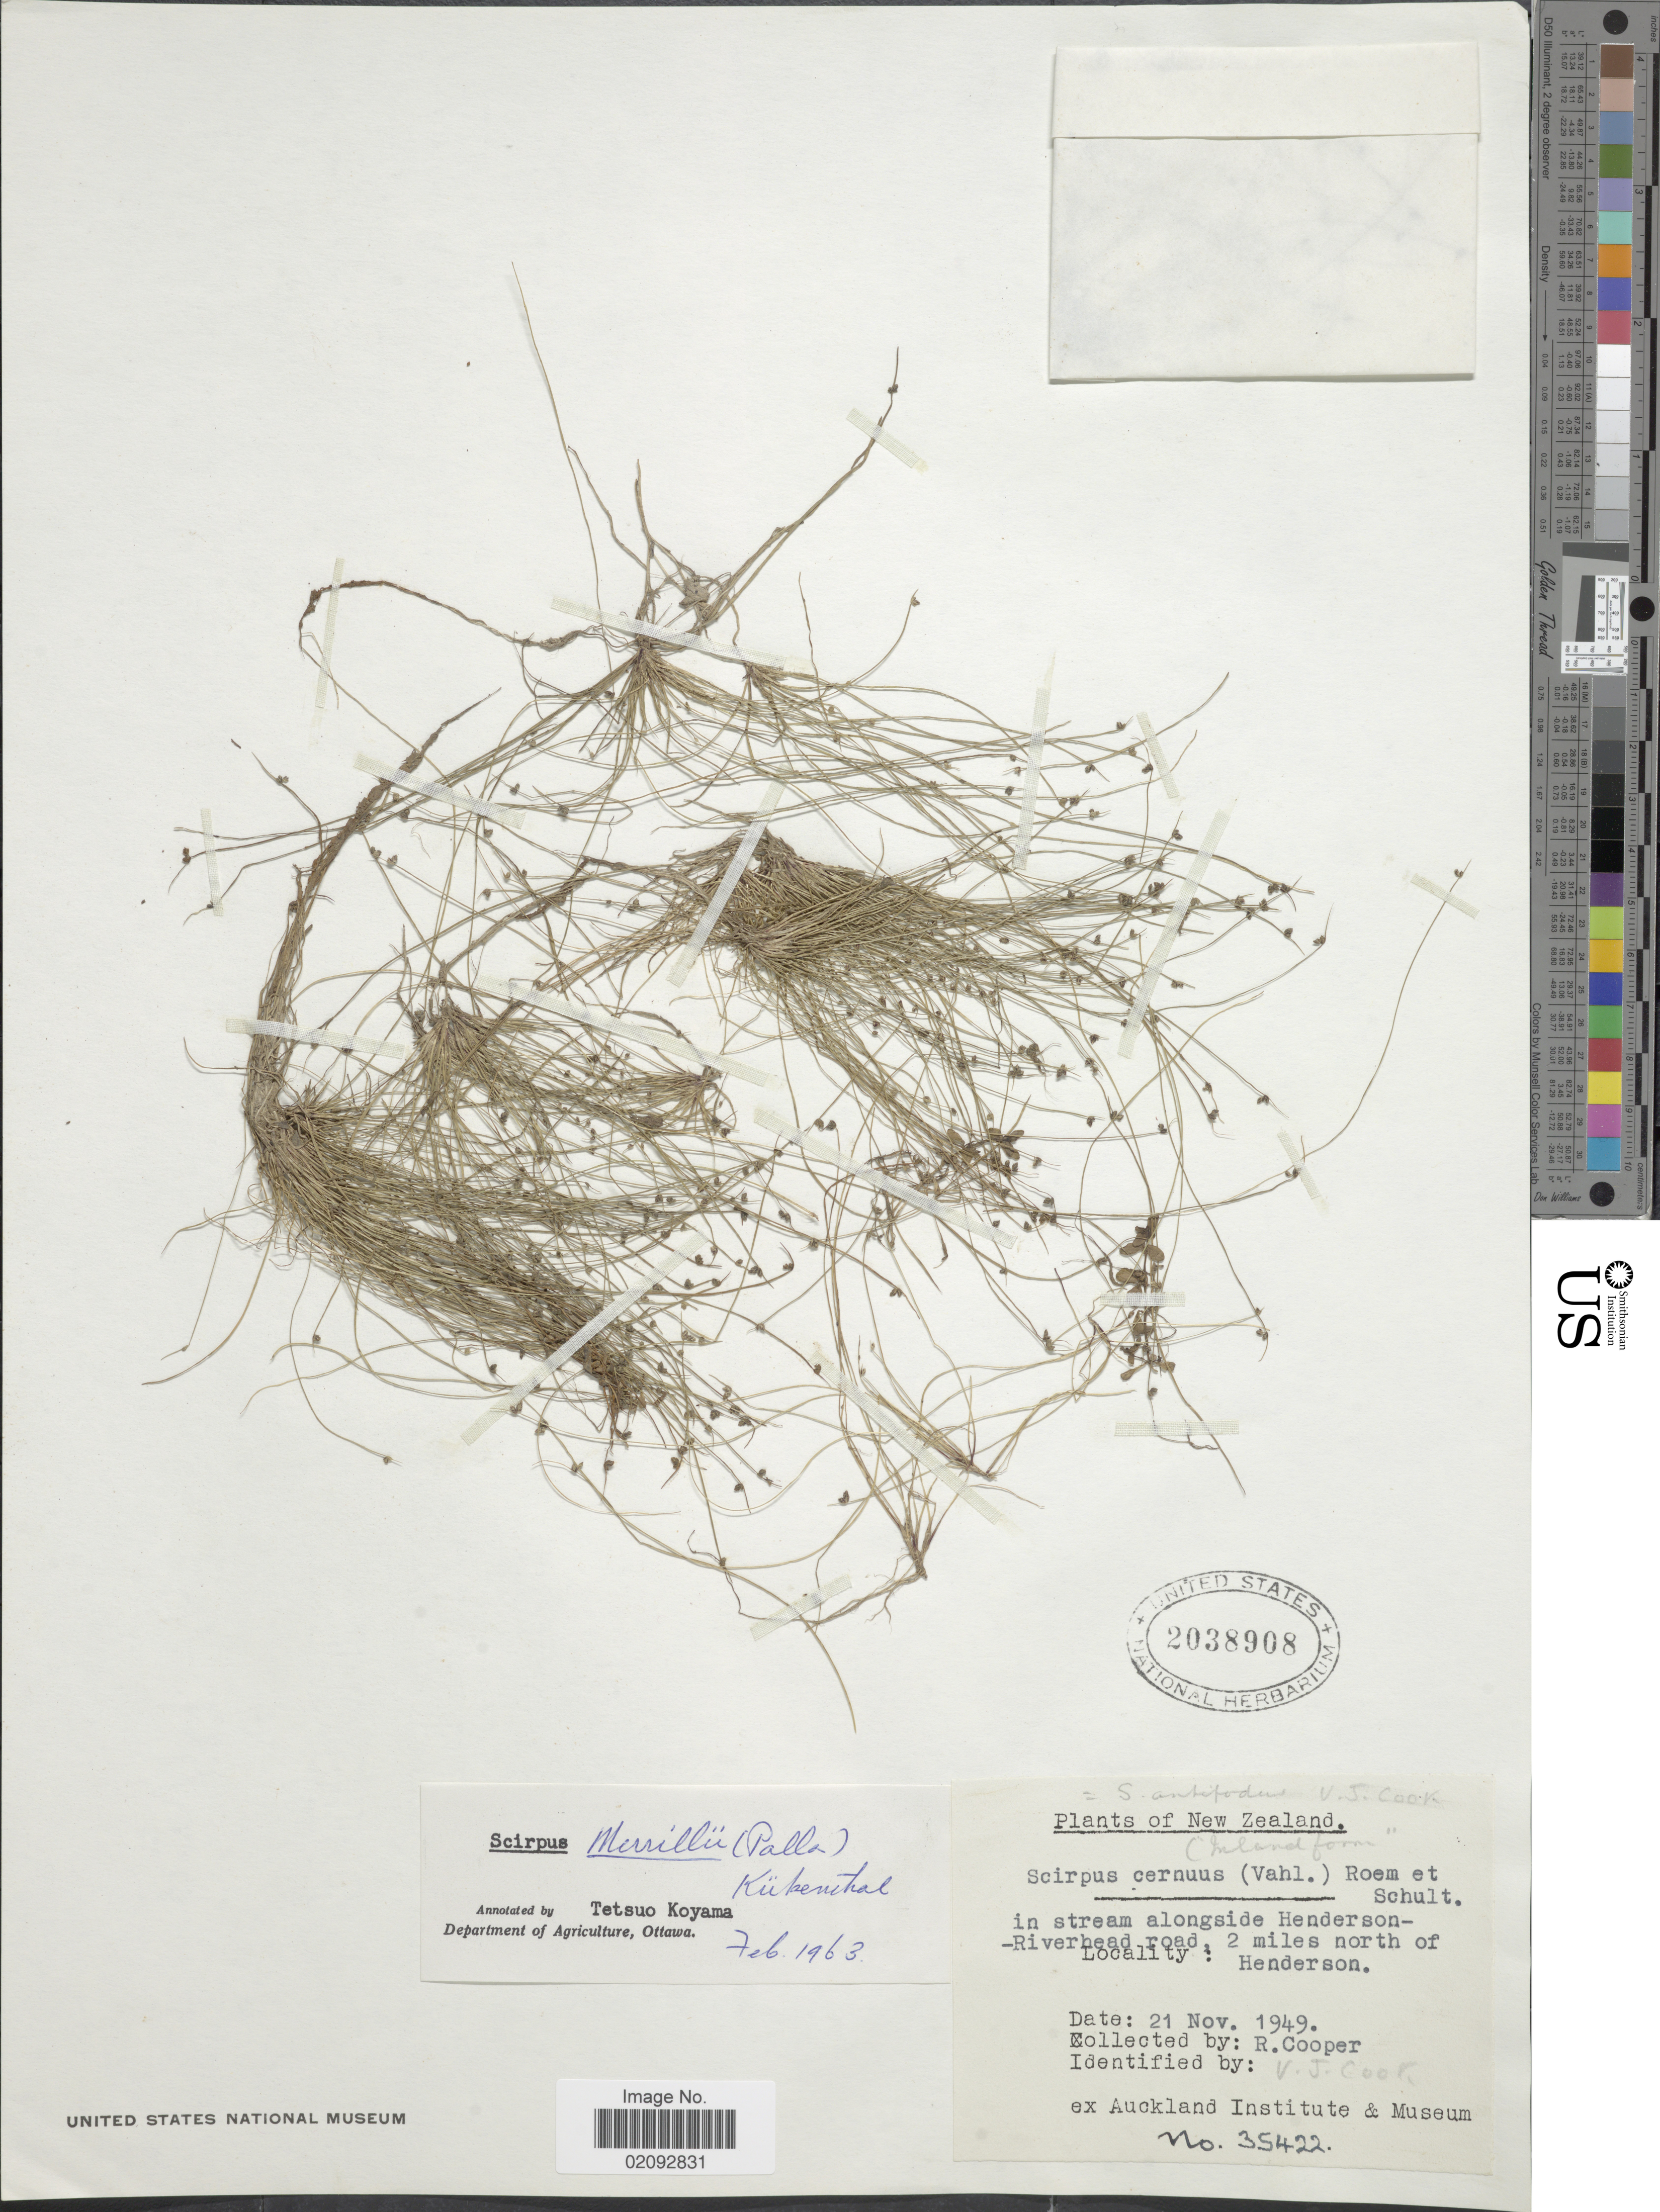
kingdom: Plantae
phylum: Tracheophyta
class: Liliopsida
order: Poales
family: Cyperaceae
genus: Isolepis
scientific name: Isolepis subtilissima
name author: Boeckeler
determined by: Strong, Mark T., (BOT), Smithsonian Institution - National Museum of Natural History (UNITED STATES)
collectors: R. Cooper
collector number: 35422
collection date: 1949-11-21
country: New Zealand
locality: In stream alongside Henderson-Riverhead road 2 miles north of Henderson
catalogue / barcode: US 2038908